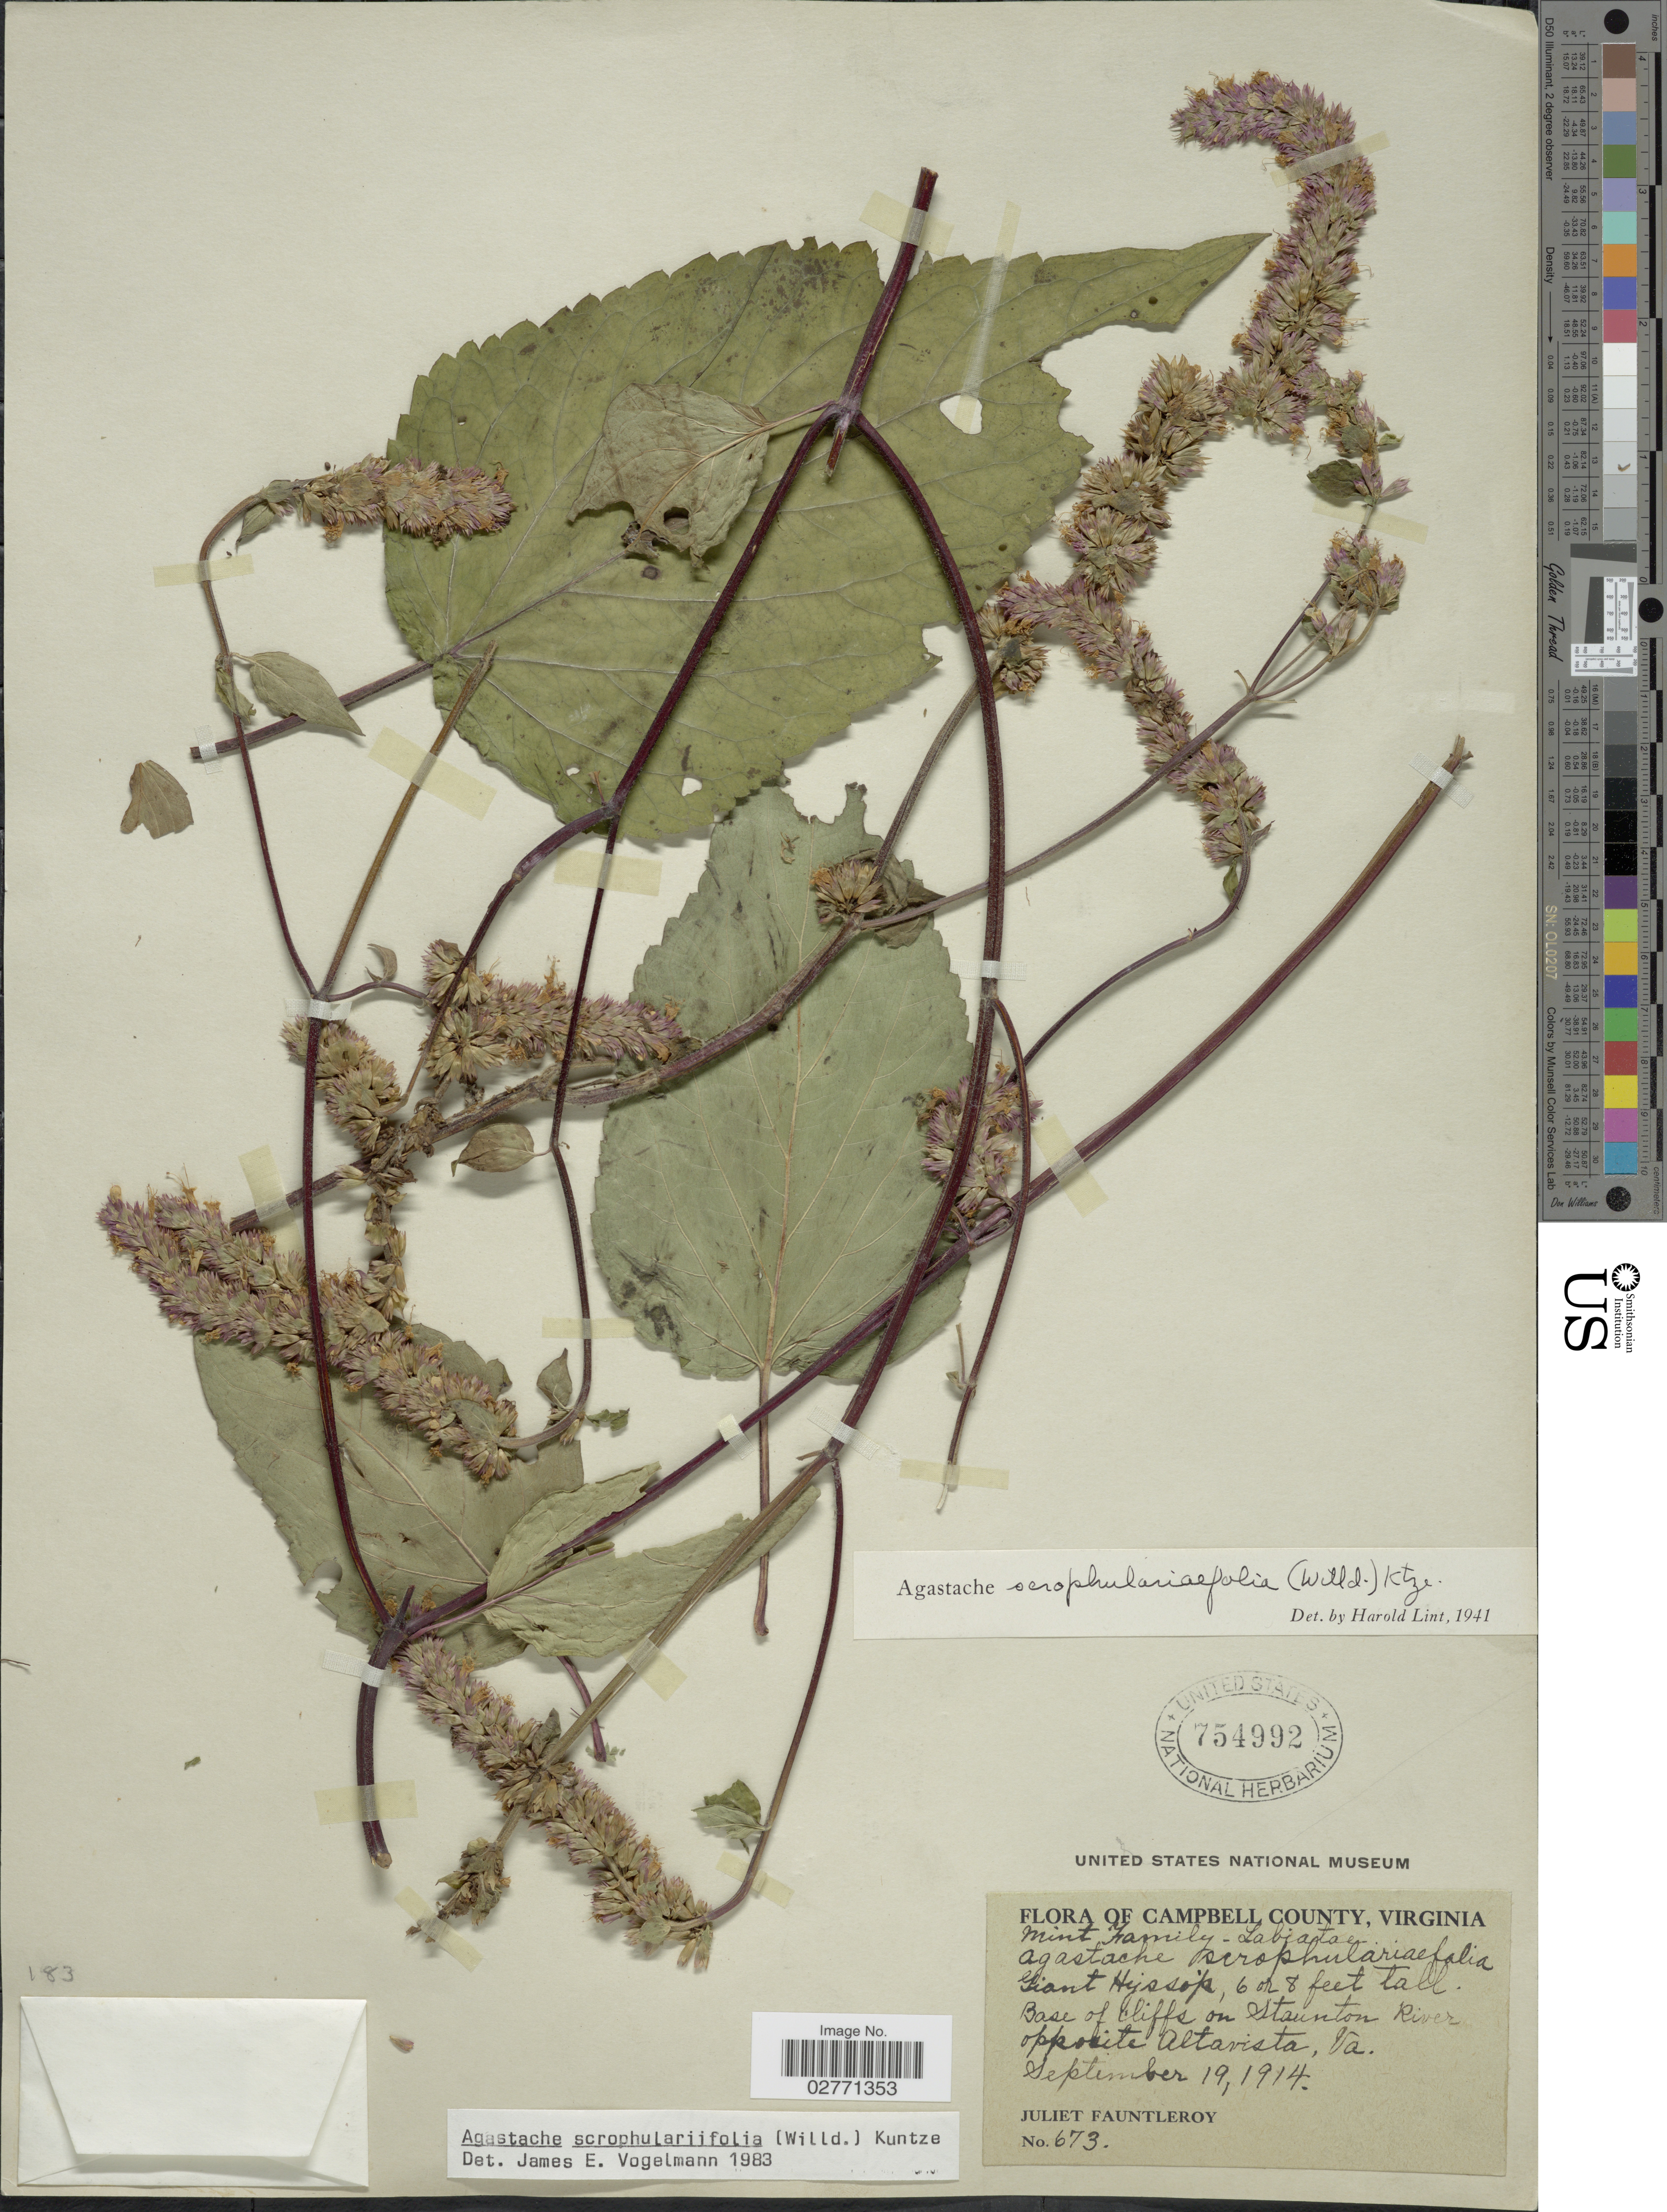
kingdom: Plantae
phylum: Tracheophyta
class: Magnoliopsida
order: Lamiales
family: Lamiaceae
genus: Agastache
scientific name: Agastache scrophulariifolia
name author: (Willd.) Kuntze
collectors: J. Fauntleroy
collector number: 673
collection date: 1914-09-19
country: United States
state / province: Virginia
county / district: Campbell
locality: Campbell County. Base of cliffs on Staunton River opposite Altavista.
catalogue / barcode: US 754992